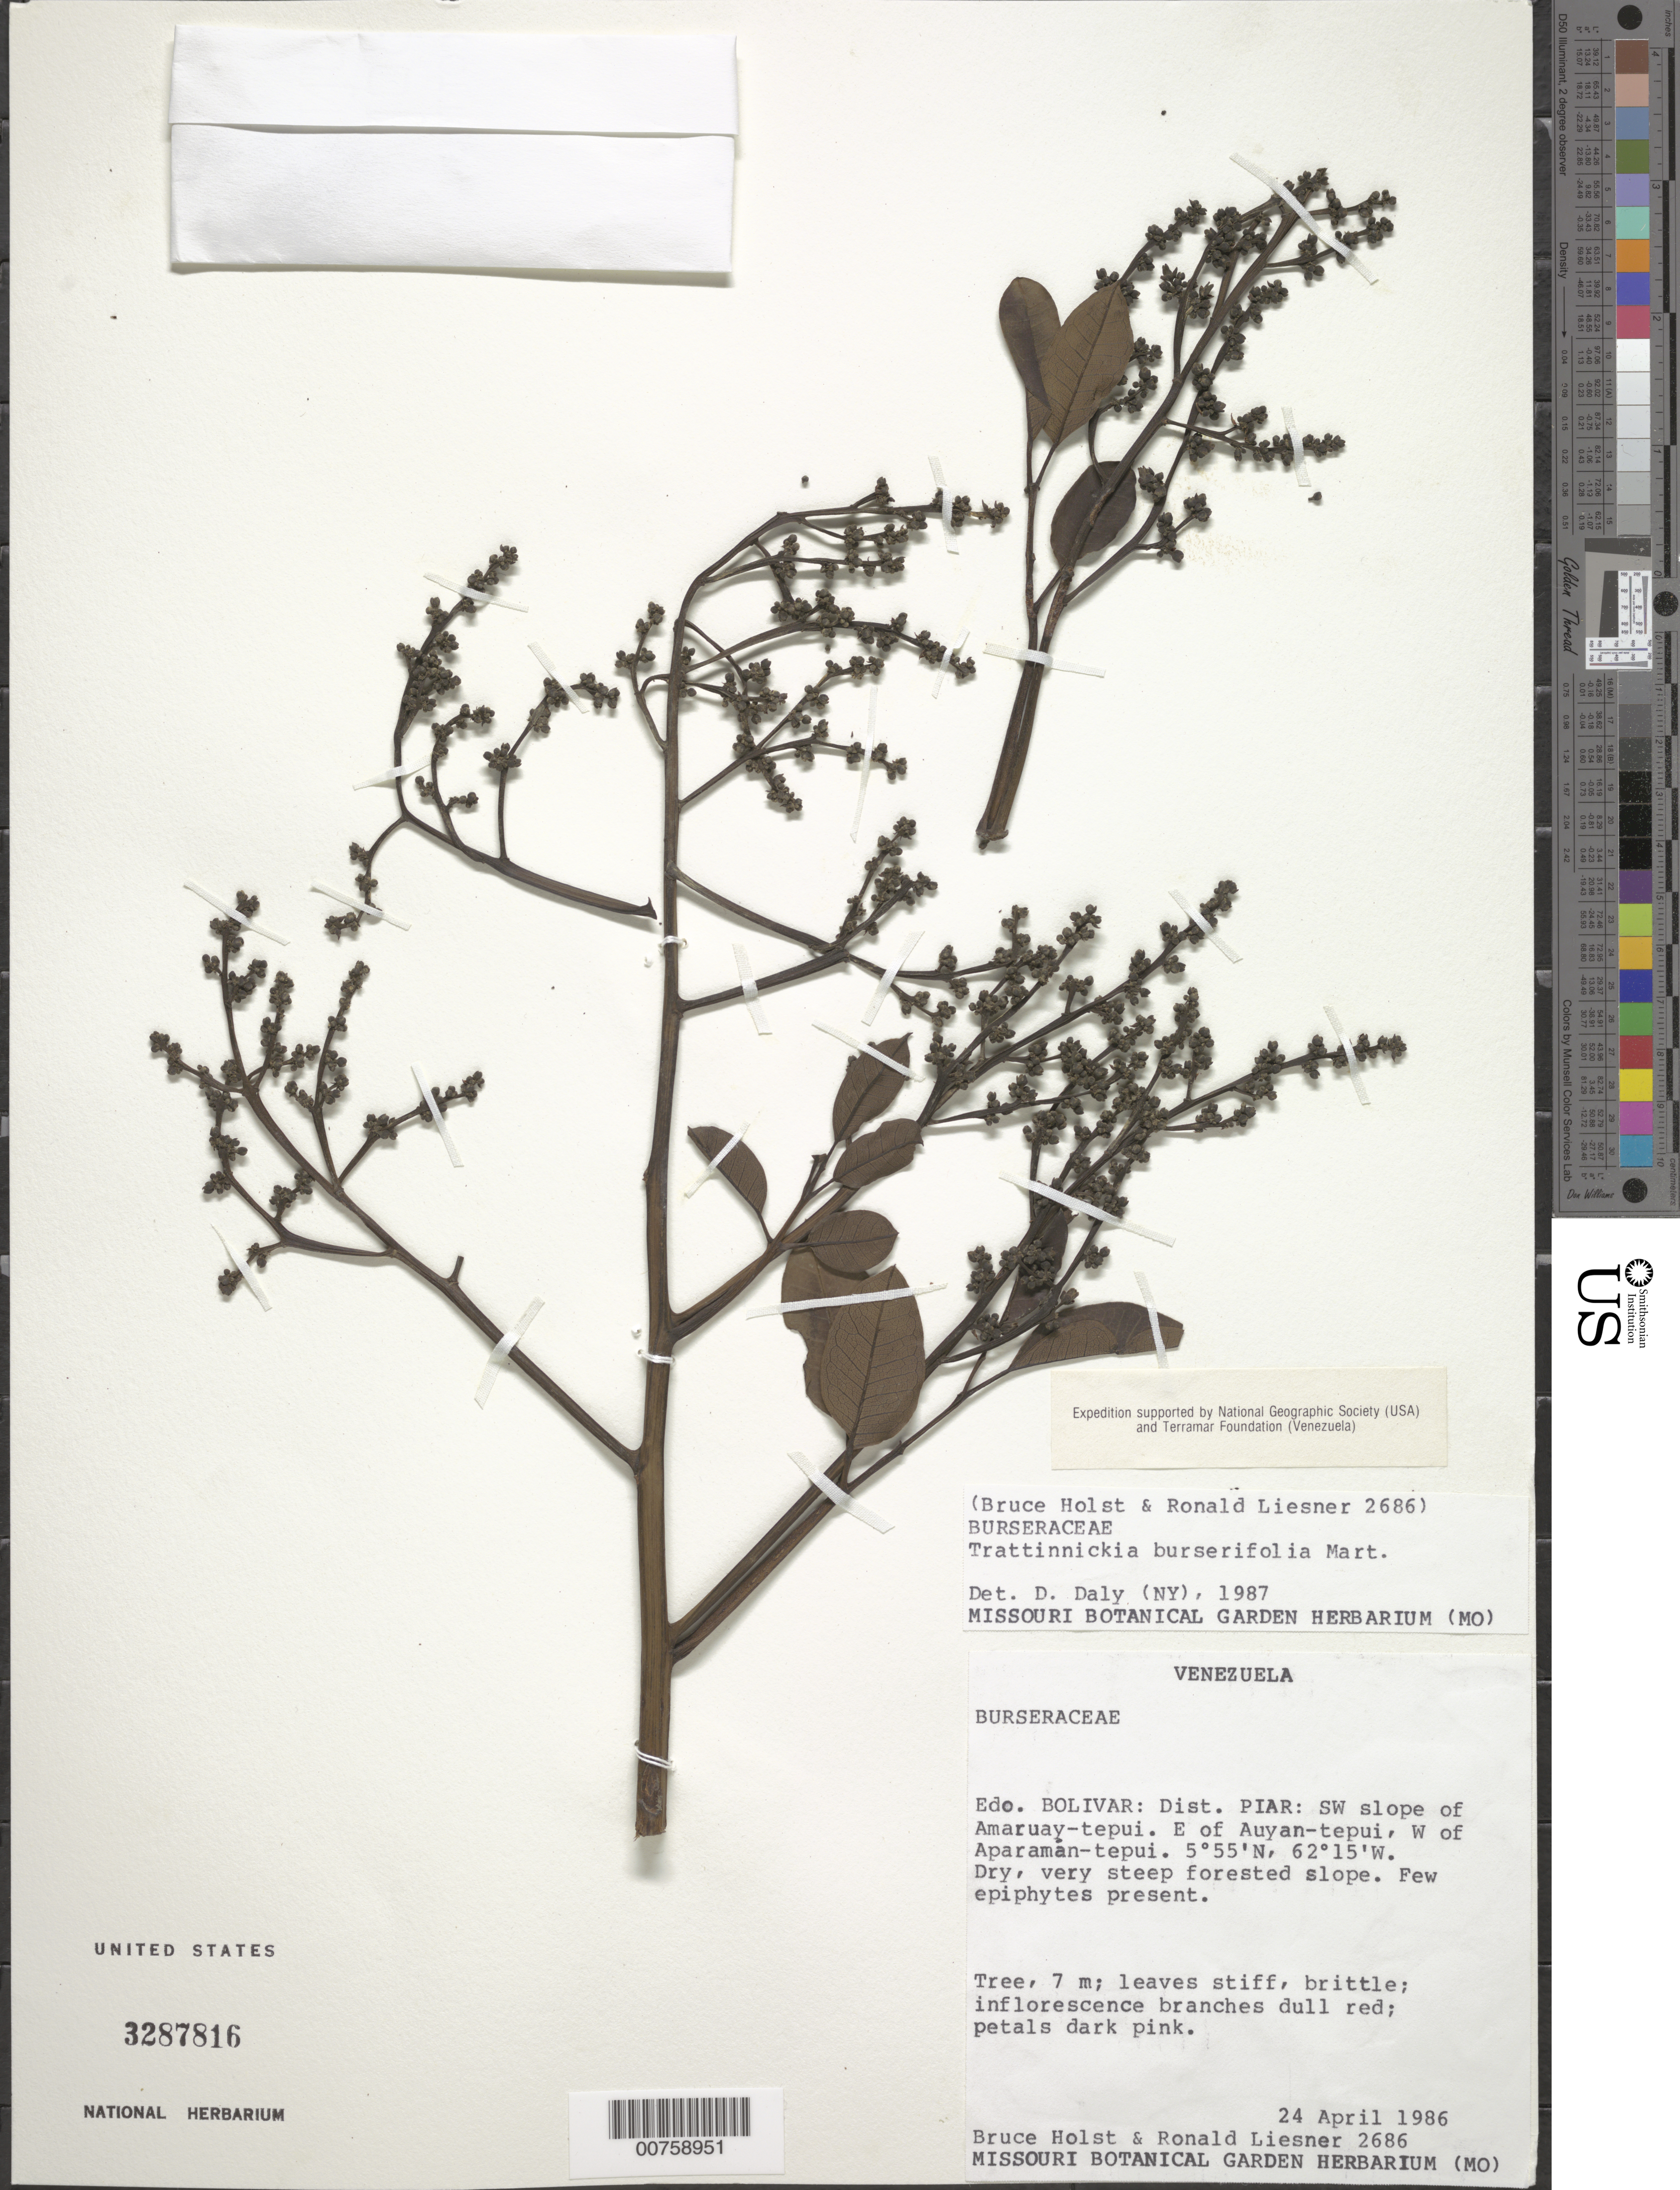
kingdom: Plantae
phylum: Tracheophyta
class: Magnoliopsida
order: Sapindales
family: Burseraceae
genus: Trattinnickia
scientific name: Trattinnickia burserifolia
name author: Mart.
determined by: Daly, D. C.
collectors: B. Holst & R. L. Liesner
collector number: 2686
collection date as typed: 24-Apr-86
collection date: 1986-04-24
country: Venezuela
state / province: Bolívar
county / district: Piar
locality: Amaruay-tepuí, SW slope, E of Auyan-tepuí, W of Aparamán-tepuí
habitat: Dry forest, very steep forested slope; few epiphytes present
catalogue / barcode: US 3287816